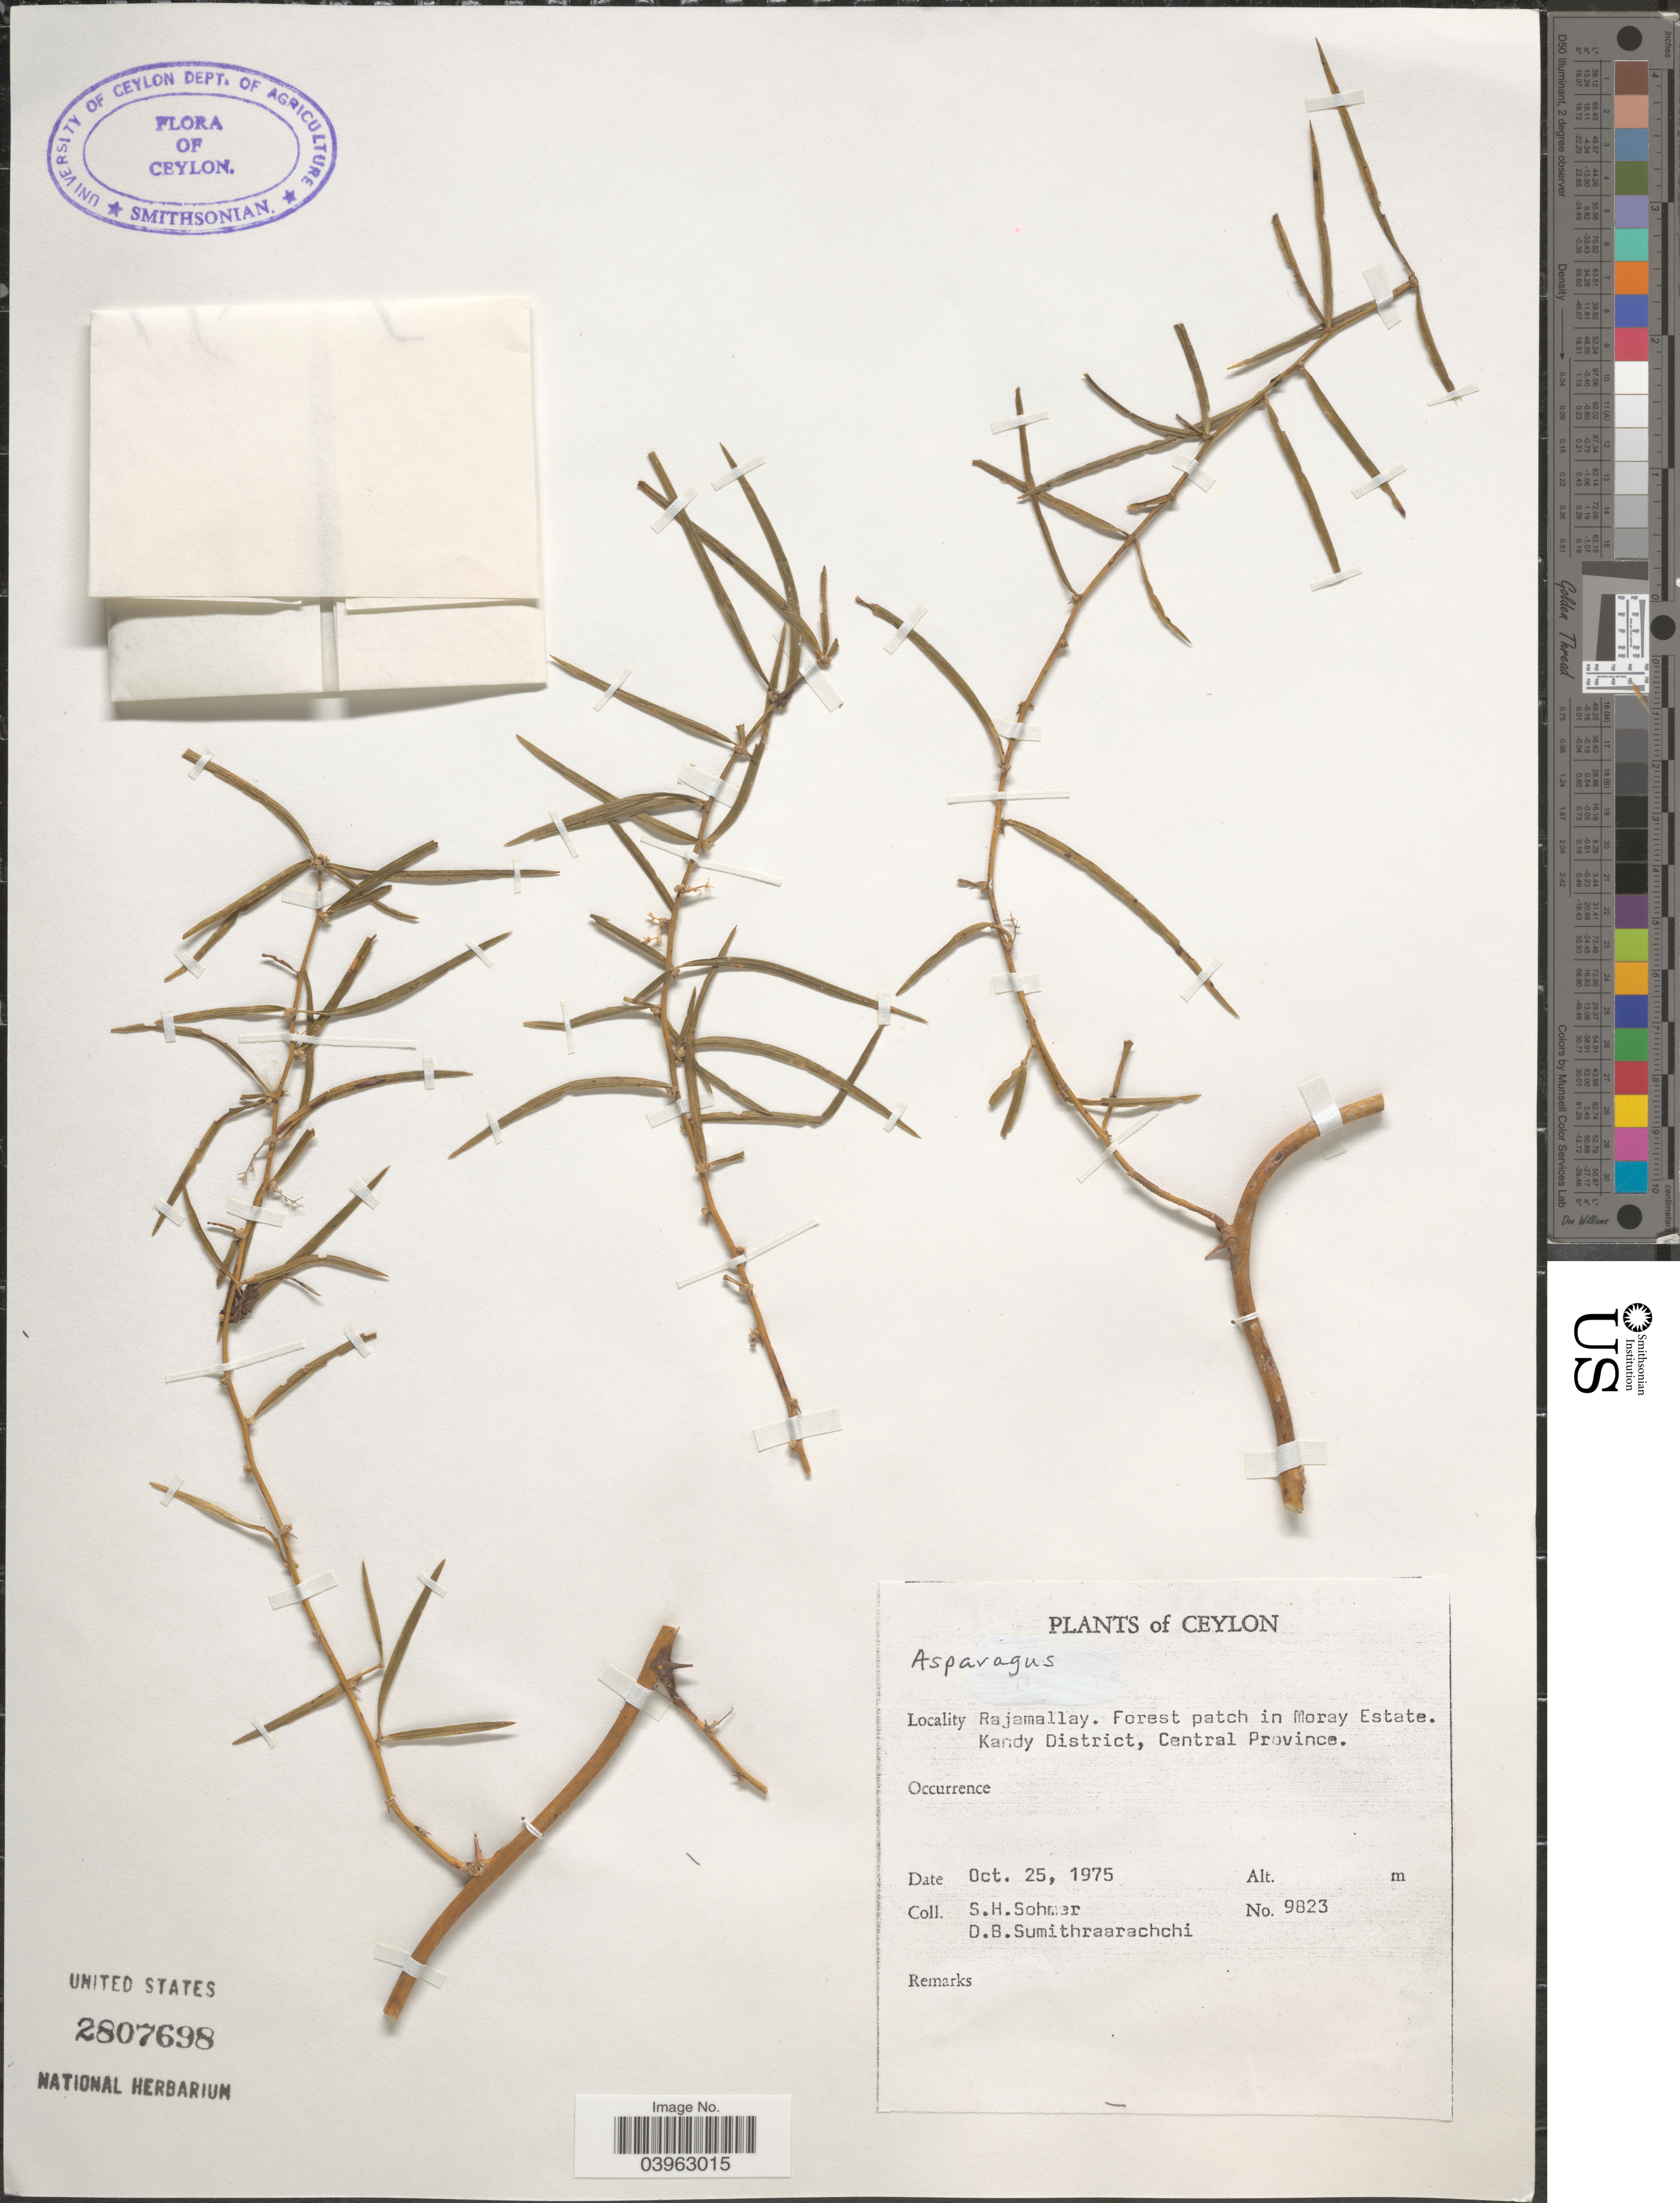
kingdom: Plantae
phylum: Tracheophyta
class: Liliopsida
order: Asparagales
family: Asparagaceae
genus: Asparagus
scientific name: Asparagus sp.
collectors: S. H. Sohmer & D. B. Sumithraarachchi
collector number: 9823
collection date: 1975-10-25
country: Sri Lanka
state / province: Central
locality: Ceylon. Rajamallay. Forest patch in Moray Estate. Kandy District.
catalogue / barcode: US 2807698